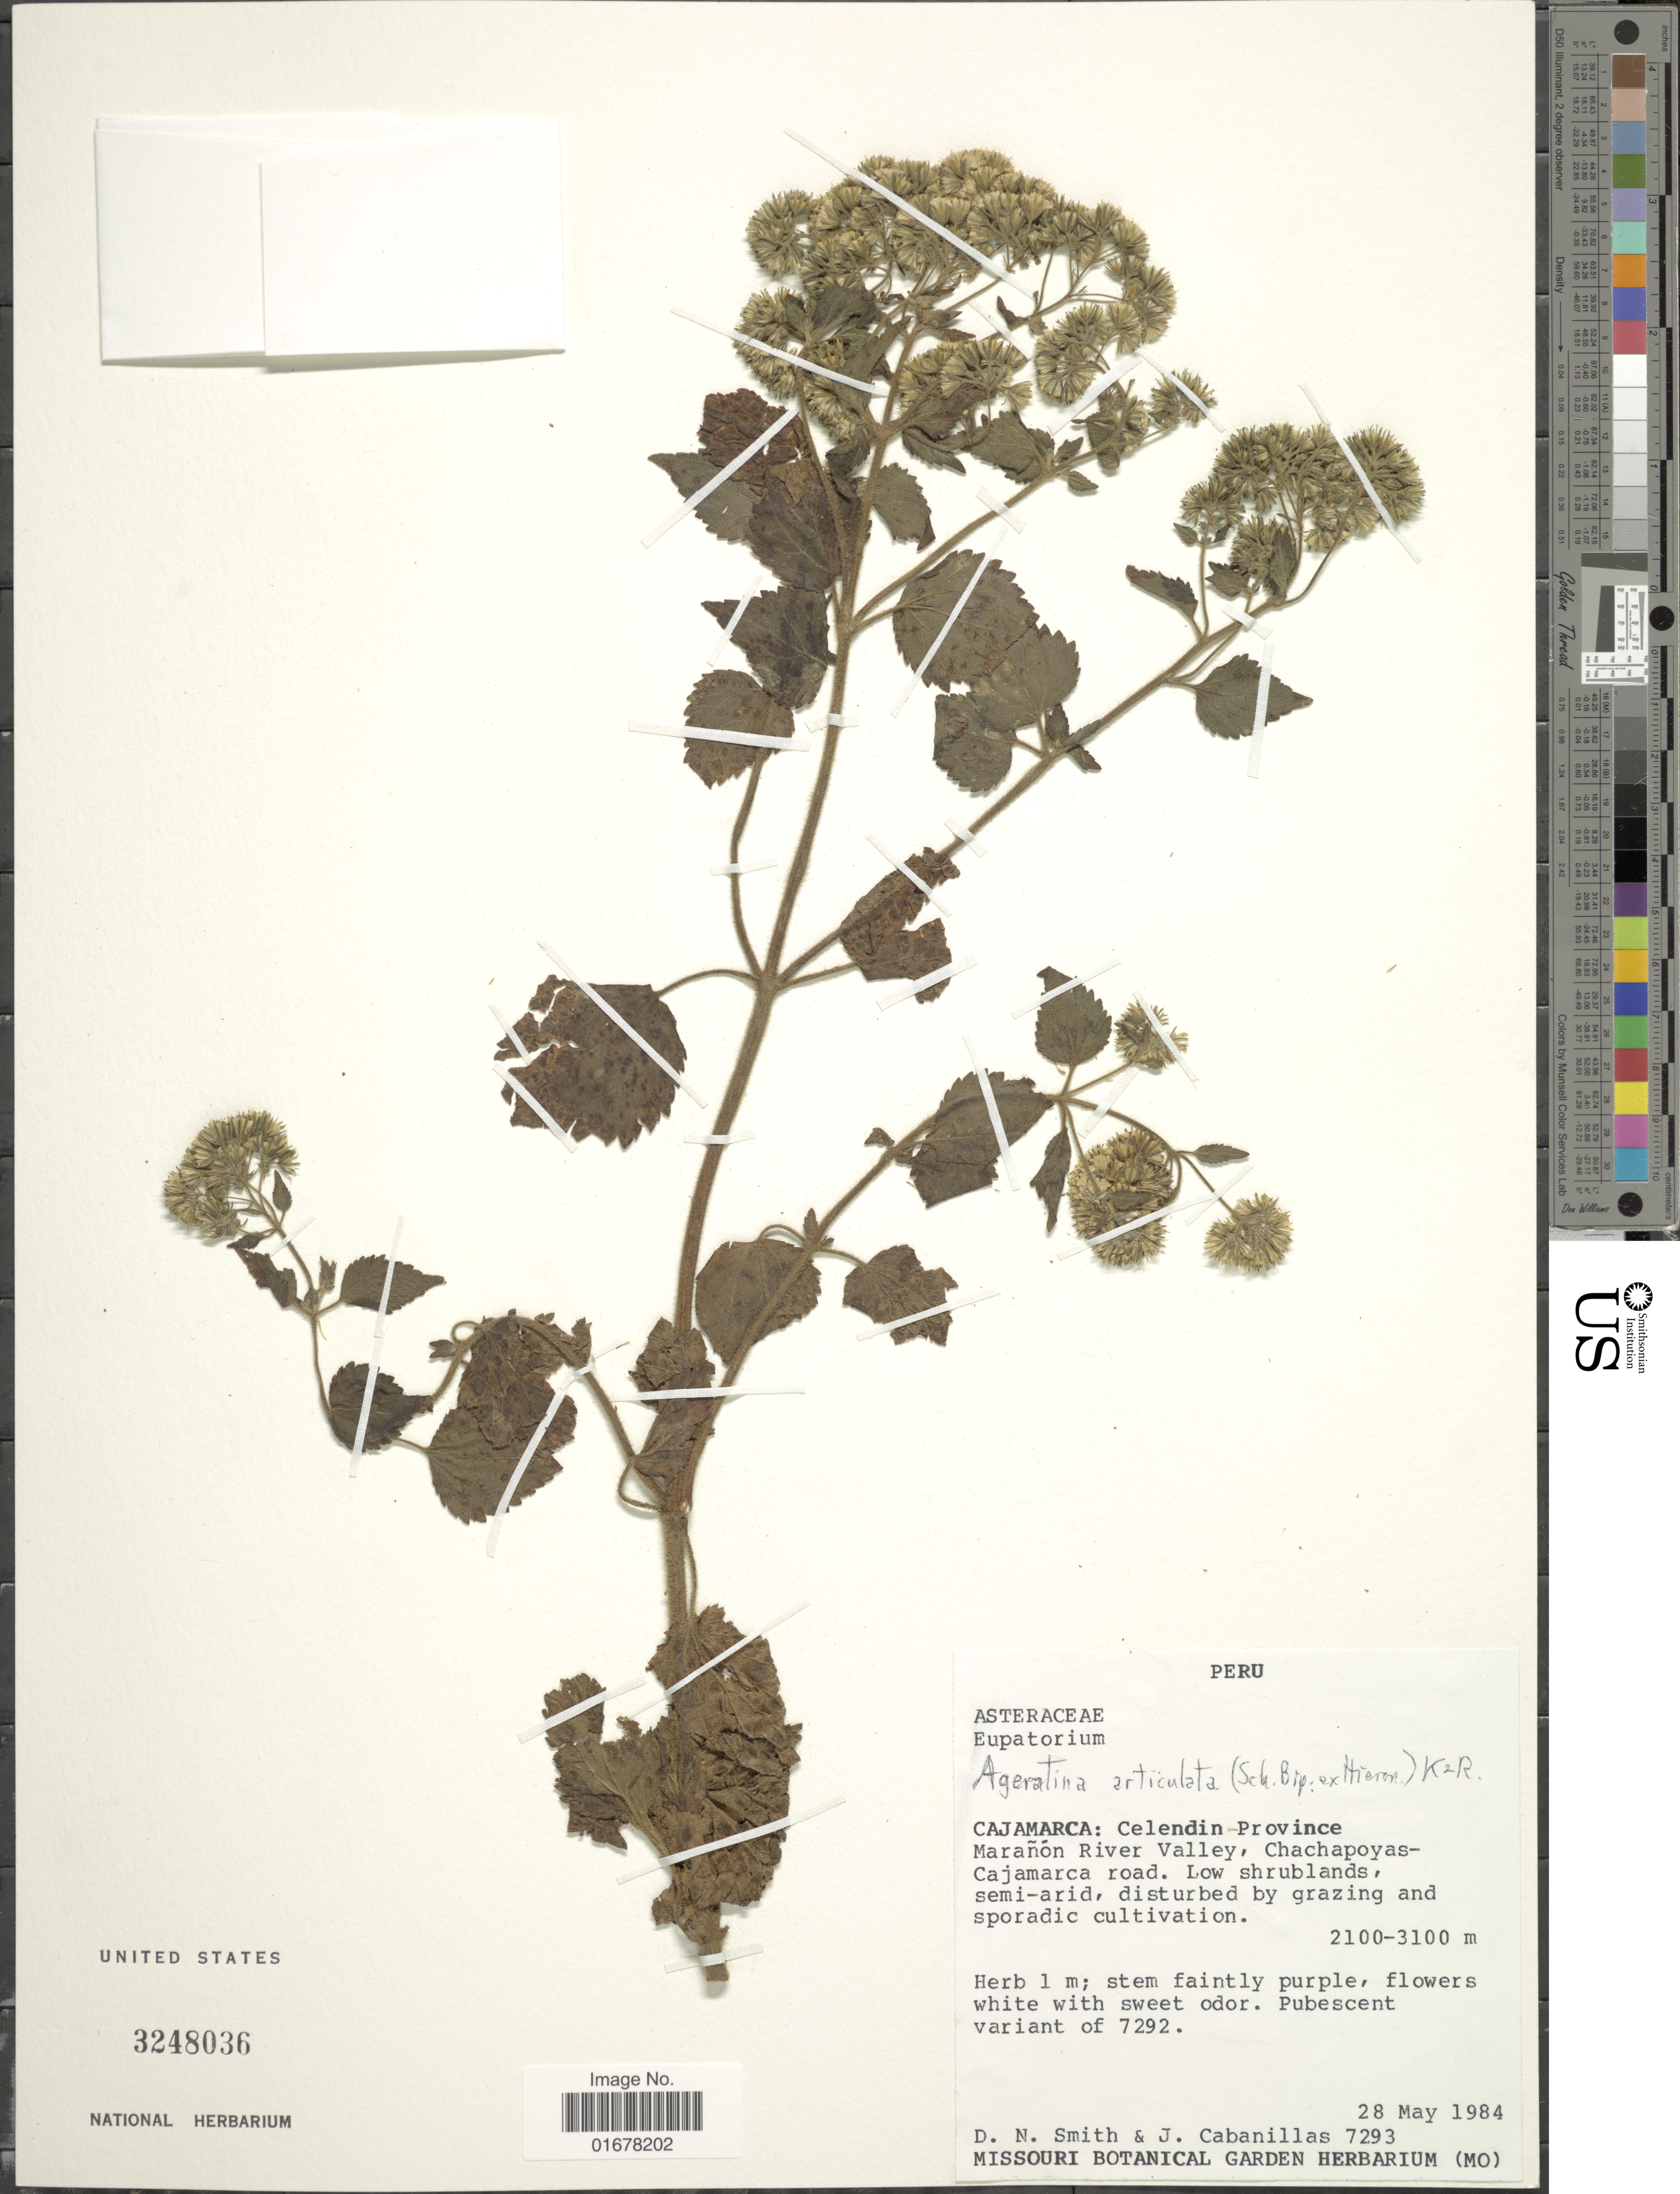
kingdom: Plantae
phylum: Tracheophyta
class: Magnoliopsida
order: Asterales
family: Asteraceae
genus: Ageratina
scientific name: Ageratina articulata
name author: (Sch. Bip. ex Hieron.) R.M. King & H. Rob.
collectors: D. Smith & J. Cabanillas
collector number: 7293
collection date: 1984-05-28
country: Peru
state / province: Cajamarca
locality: Cajamarca: Celendin Province, Maranon River Valley, Chachapoyas-Cayamarca road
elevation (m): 2100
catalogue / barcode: US 3248036